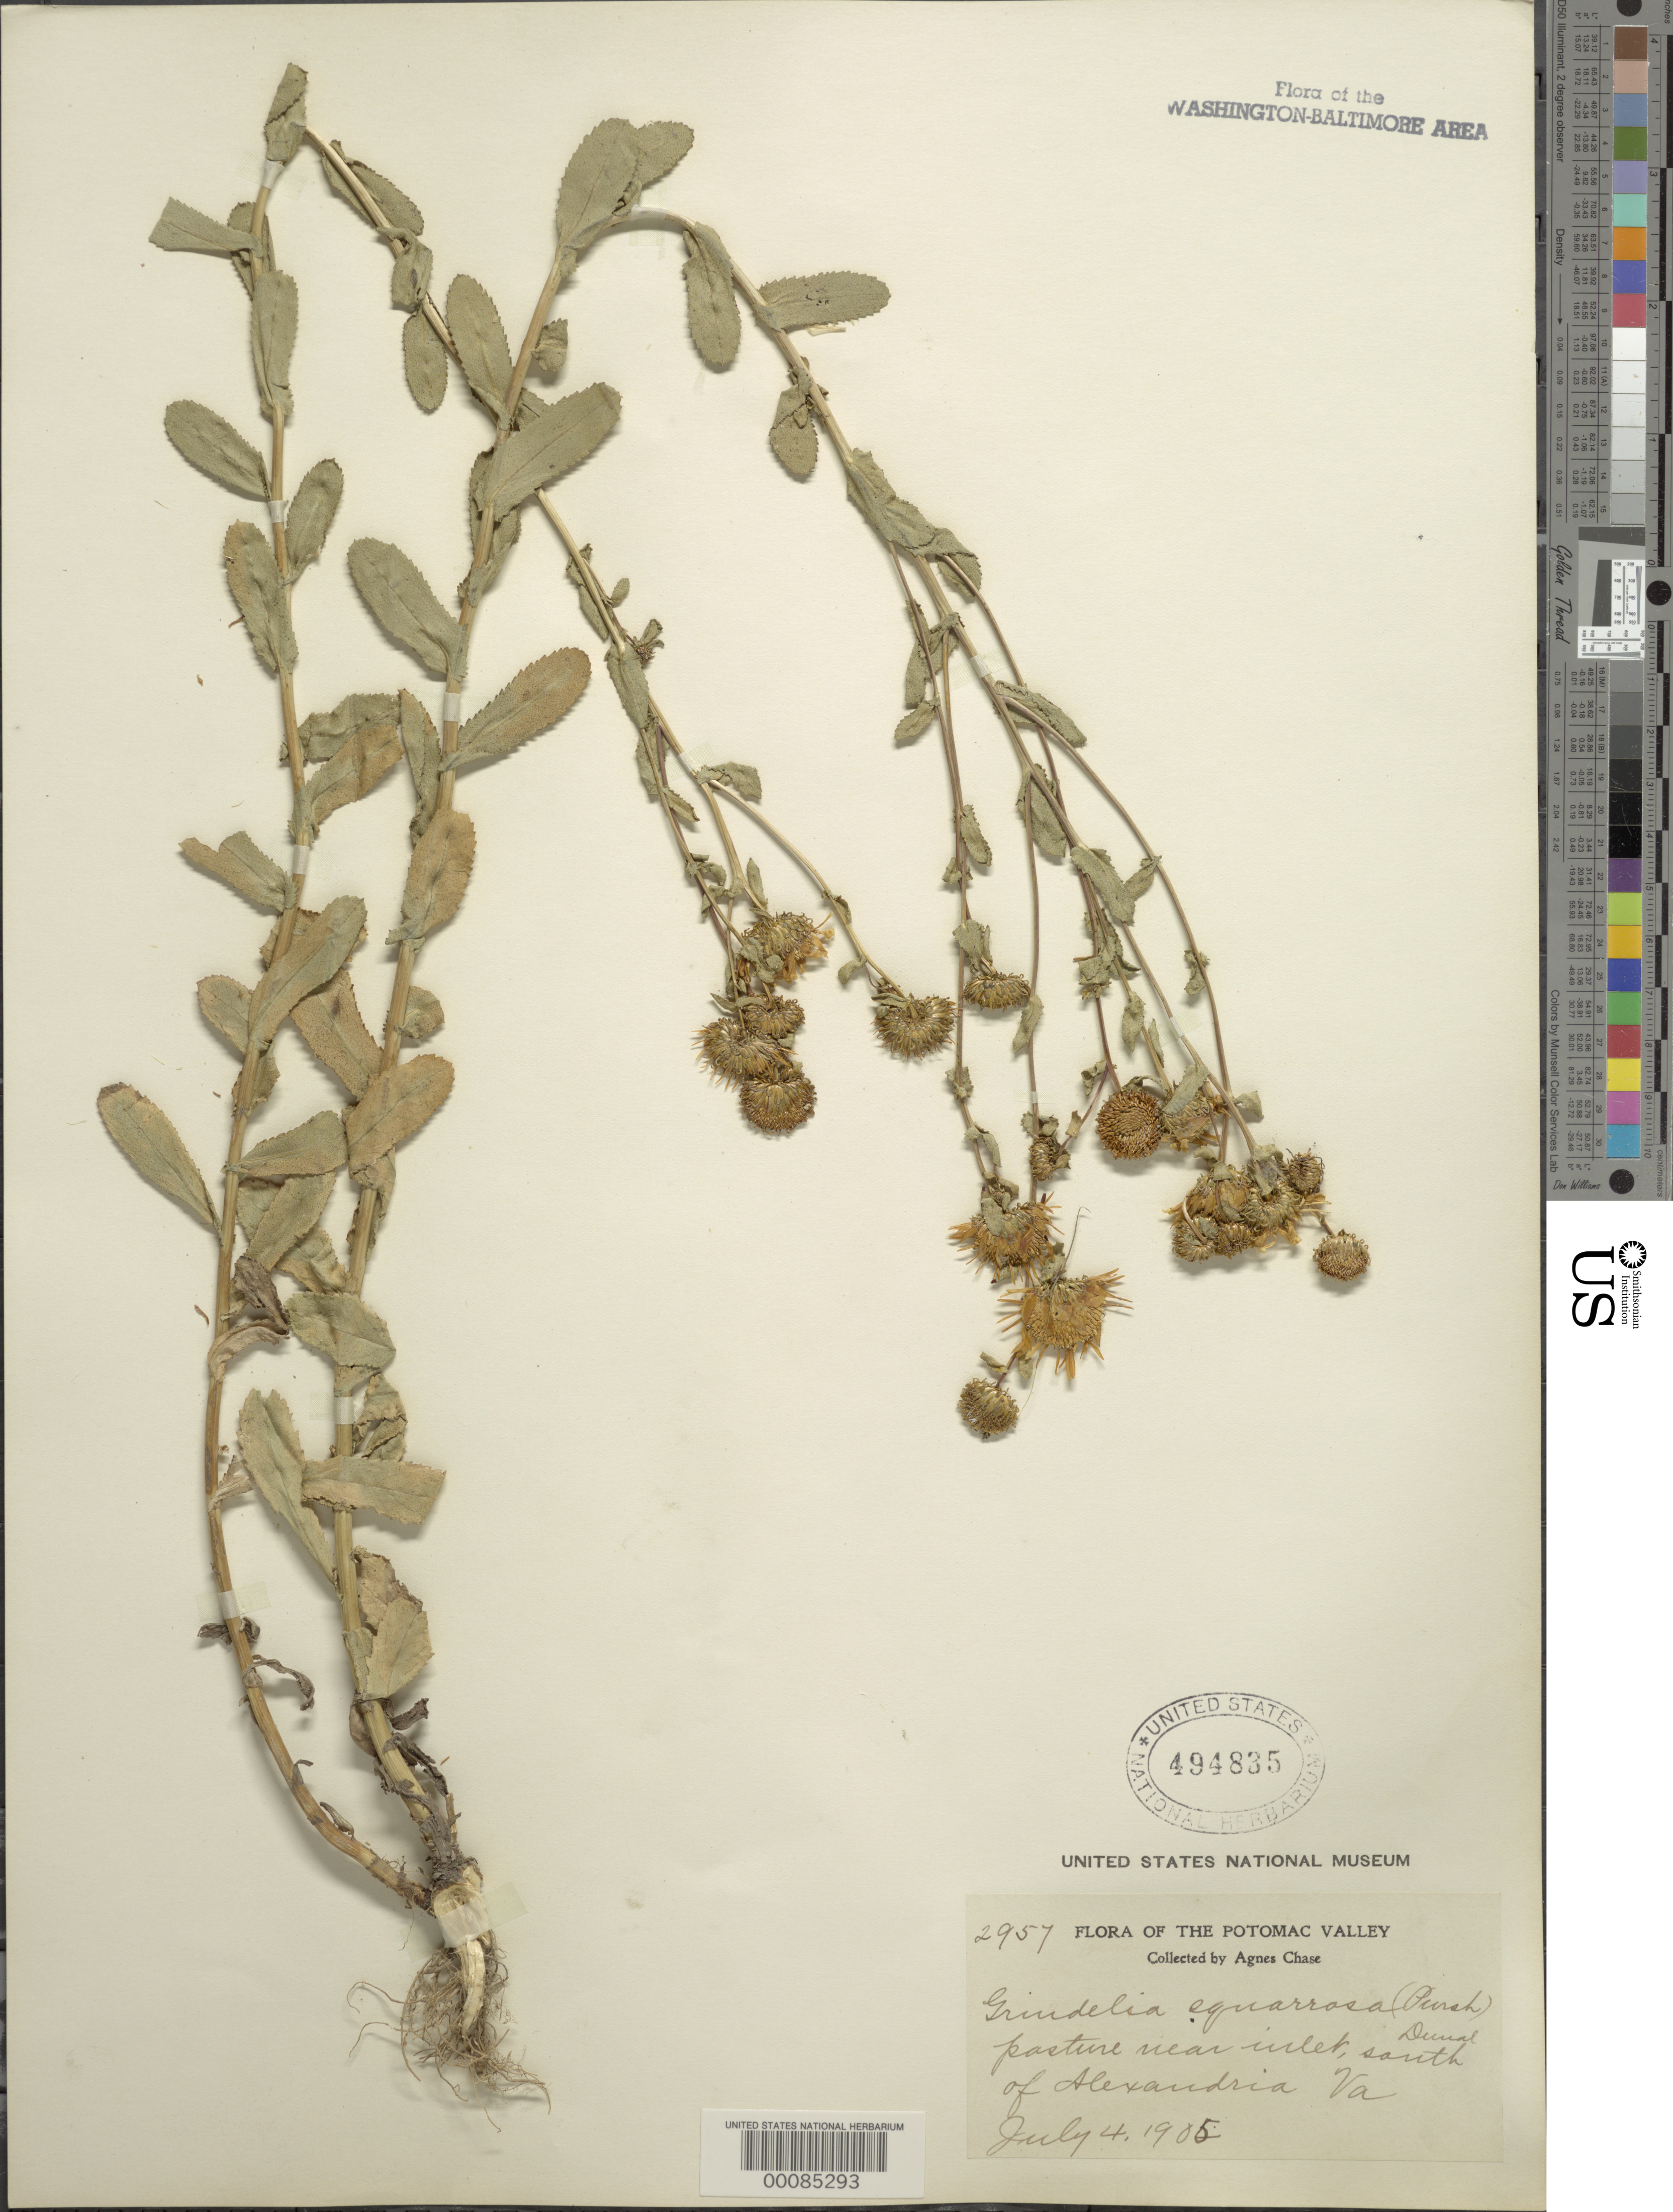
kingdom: Plantae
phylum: Tracheophyta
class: Magnoliopsida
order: Asterales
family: Asteraceae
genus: Grindelia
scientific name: Grindelia squarrosa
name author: (Pursh) Dunal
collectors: A. Chase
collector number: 2957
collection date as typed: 04 Jul 1905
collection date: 1905-07-04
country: United States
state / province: Virginia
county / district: Fairfax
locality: South of Alexandria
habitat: Pasture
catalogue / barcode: US 494835